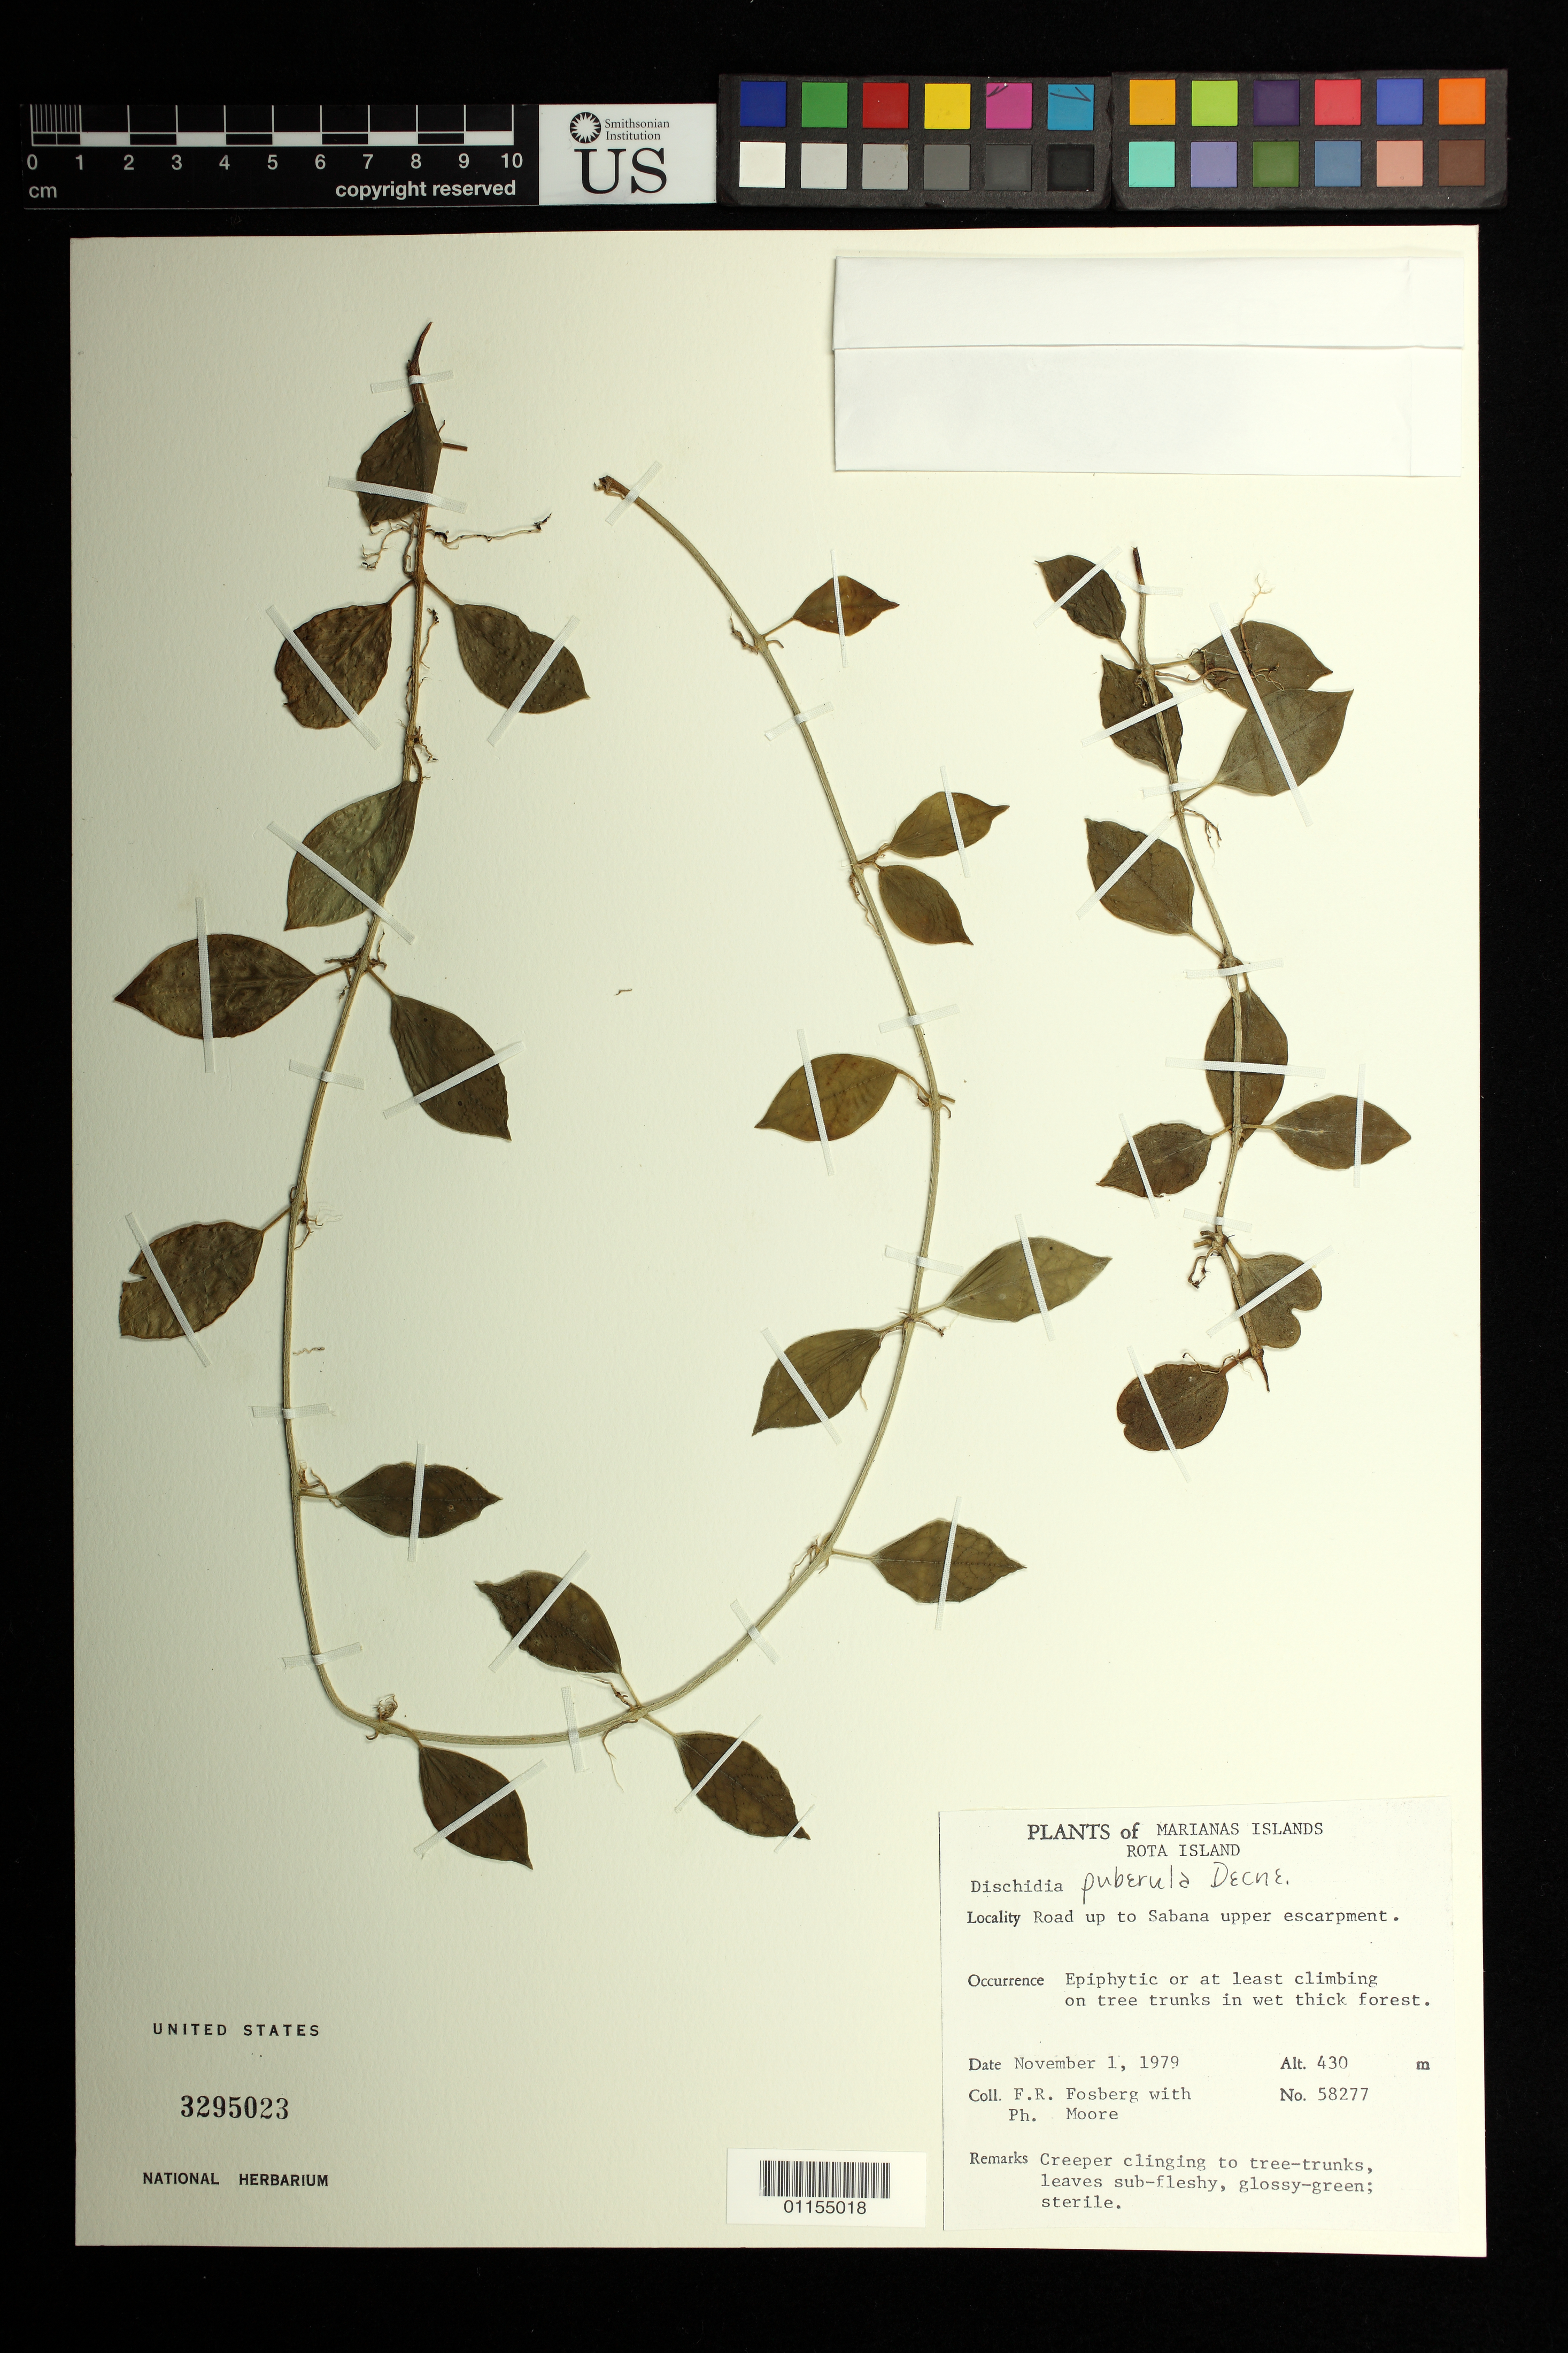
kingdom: Plantae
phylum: Tracheophyta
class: Magnoliopsida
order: Gentianales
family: Apocynaceae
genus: Dischidia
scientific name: Dischidia puberula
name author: Decne.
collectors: F. R. Fosberg & P. Moore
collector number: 58277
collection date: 1979-11-01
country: Guam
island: Guam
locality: Road to Sabana upper escarpment.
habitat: Wet thick forest.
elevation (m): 430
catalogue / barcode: US 3295023